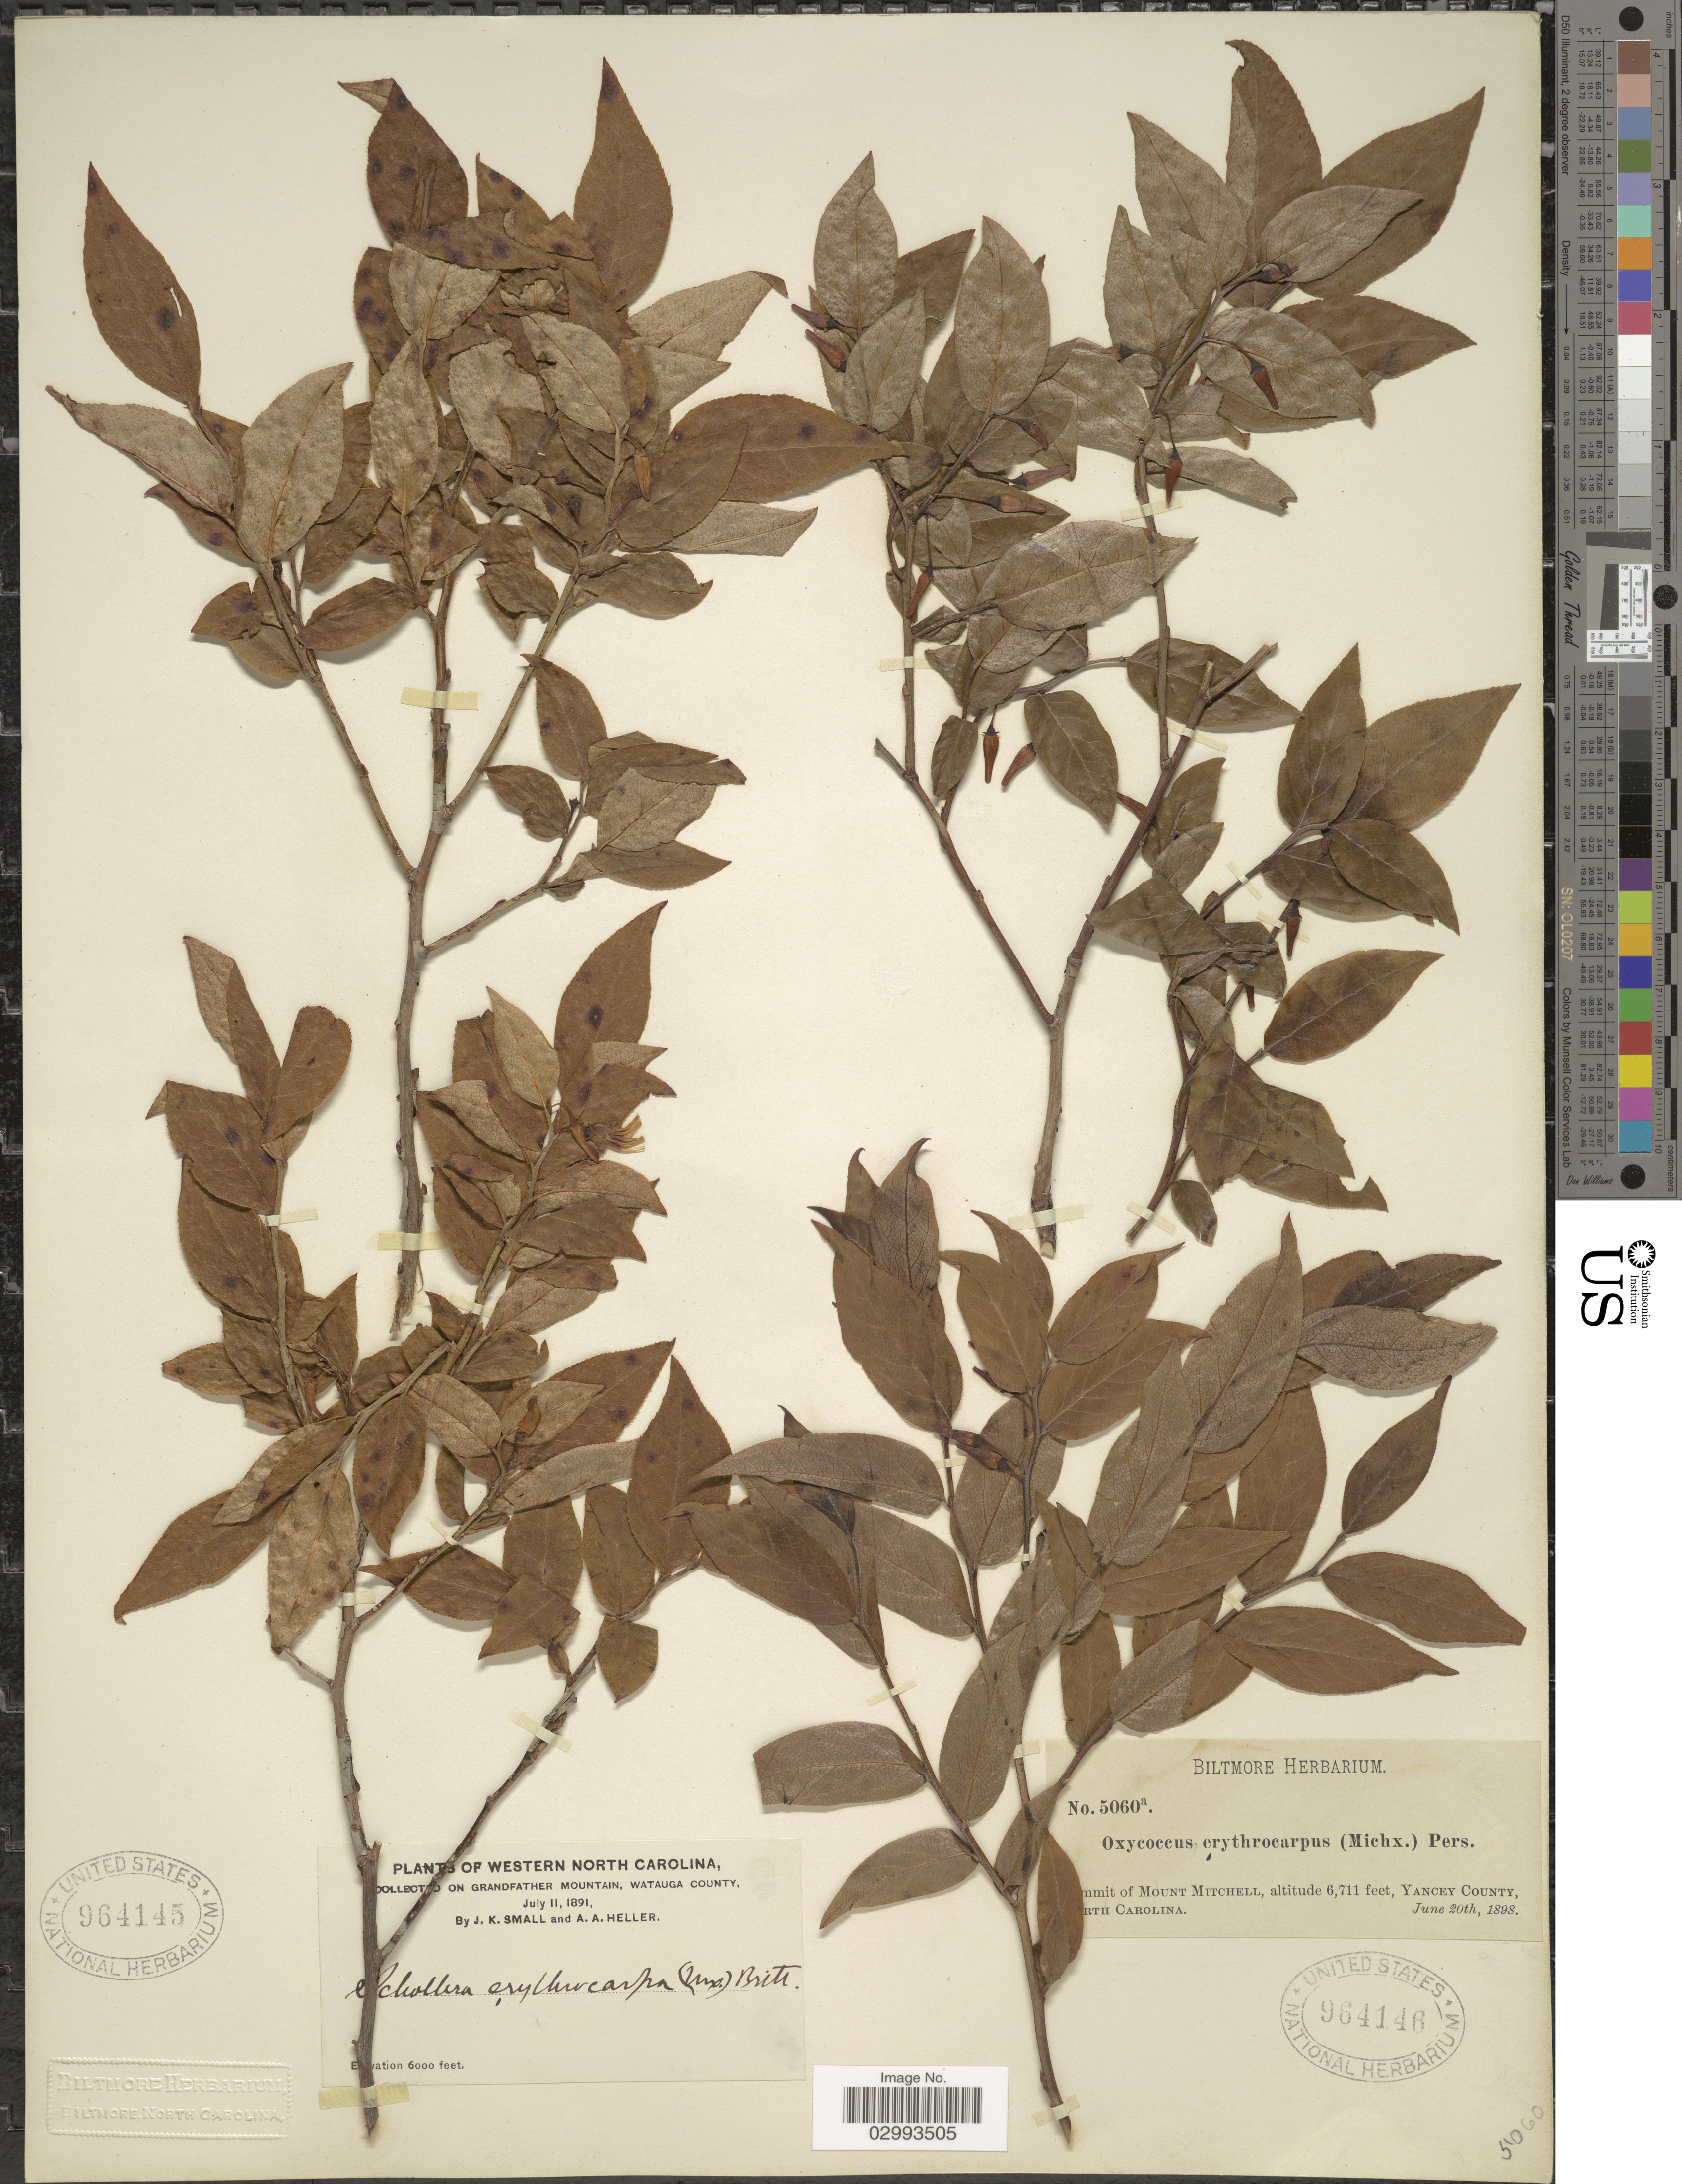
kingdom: Plantae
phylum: Tracheophyta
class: Magnoliopsida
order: Ericales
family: Ericaceae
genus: Hugeria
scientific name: Hugeria erythrocarpa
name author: (Michx.) Small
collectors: ex herb. Biltmore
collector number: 5060a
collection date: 1898-06-20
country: United States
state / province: North Carolina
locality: Summit of Mount Mitchell, Yancey County.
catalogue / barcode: US 964146-2